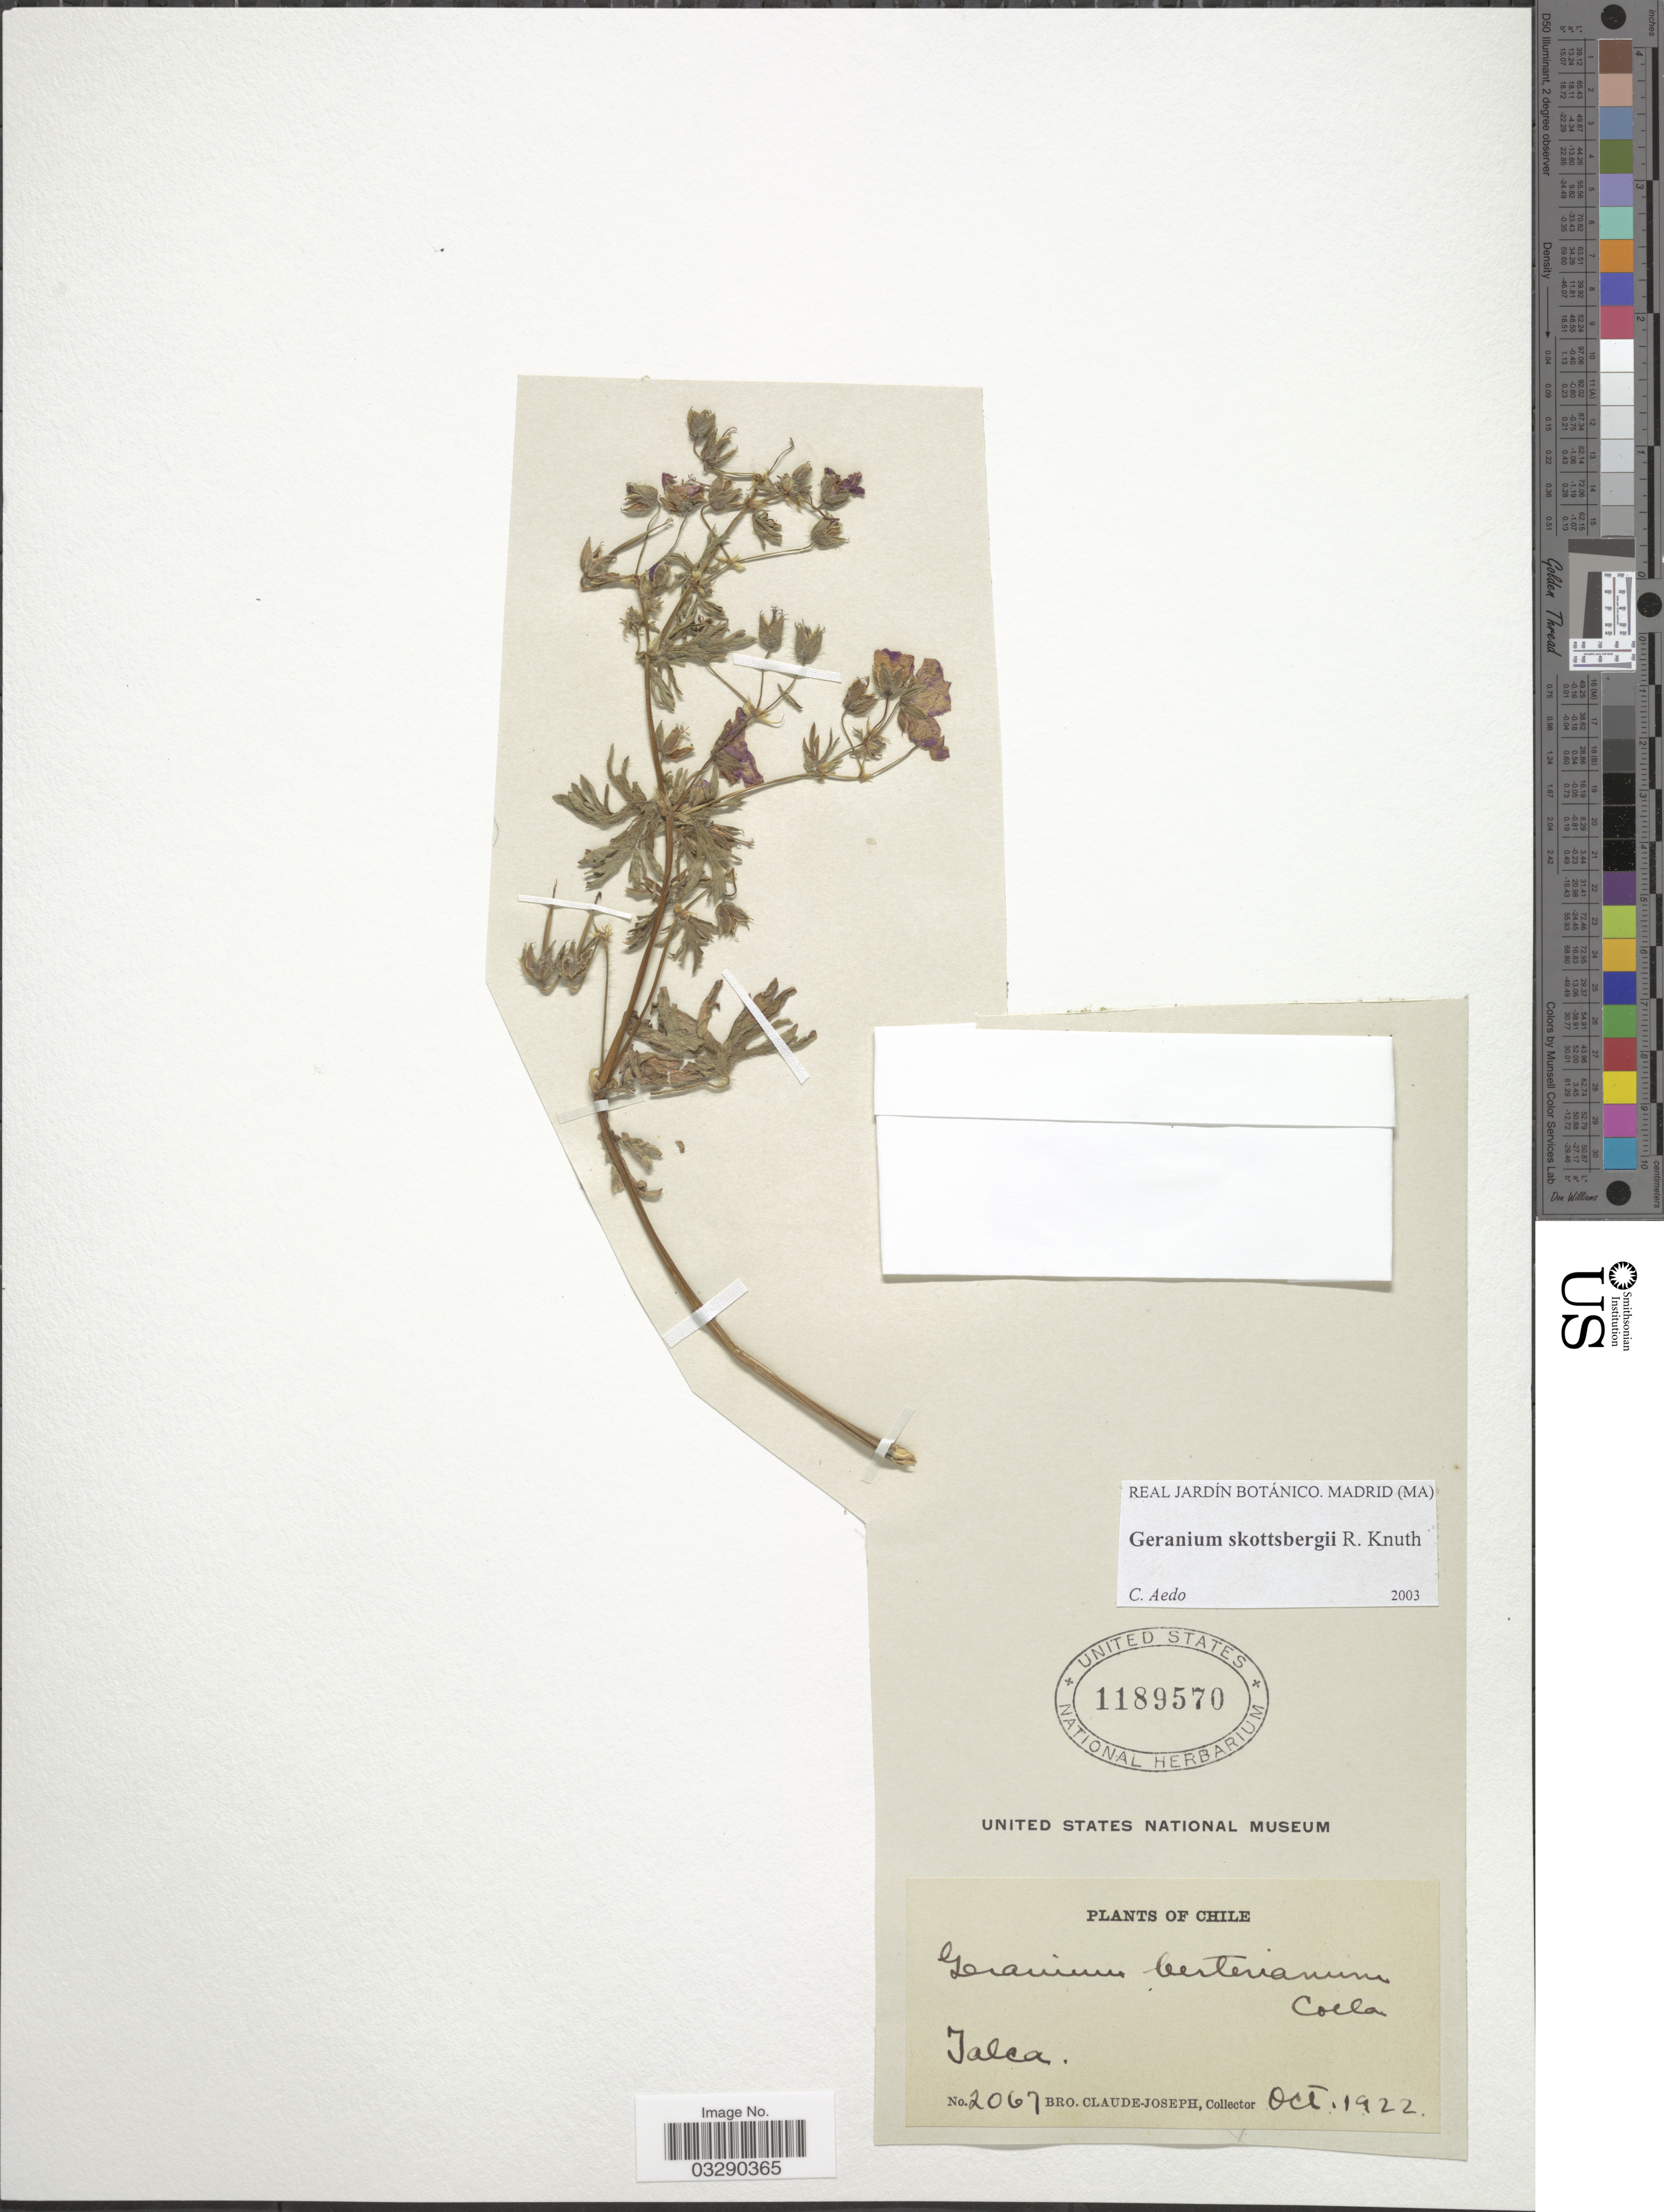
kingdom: Plantae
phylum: Tracheophyta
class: Magnoliopsida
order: Geraniales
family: Geraniaceae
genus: Geranium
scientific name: Geranium skottsbergii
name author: R. Knuth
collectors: Bro. Claude-Joseph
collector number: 2067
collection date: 1922-10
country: Chile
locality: Talca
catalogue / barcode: US 1189570